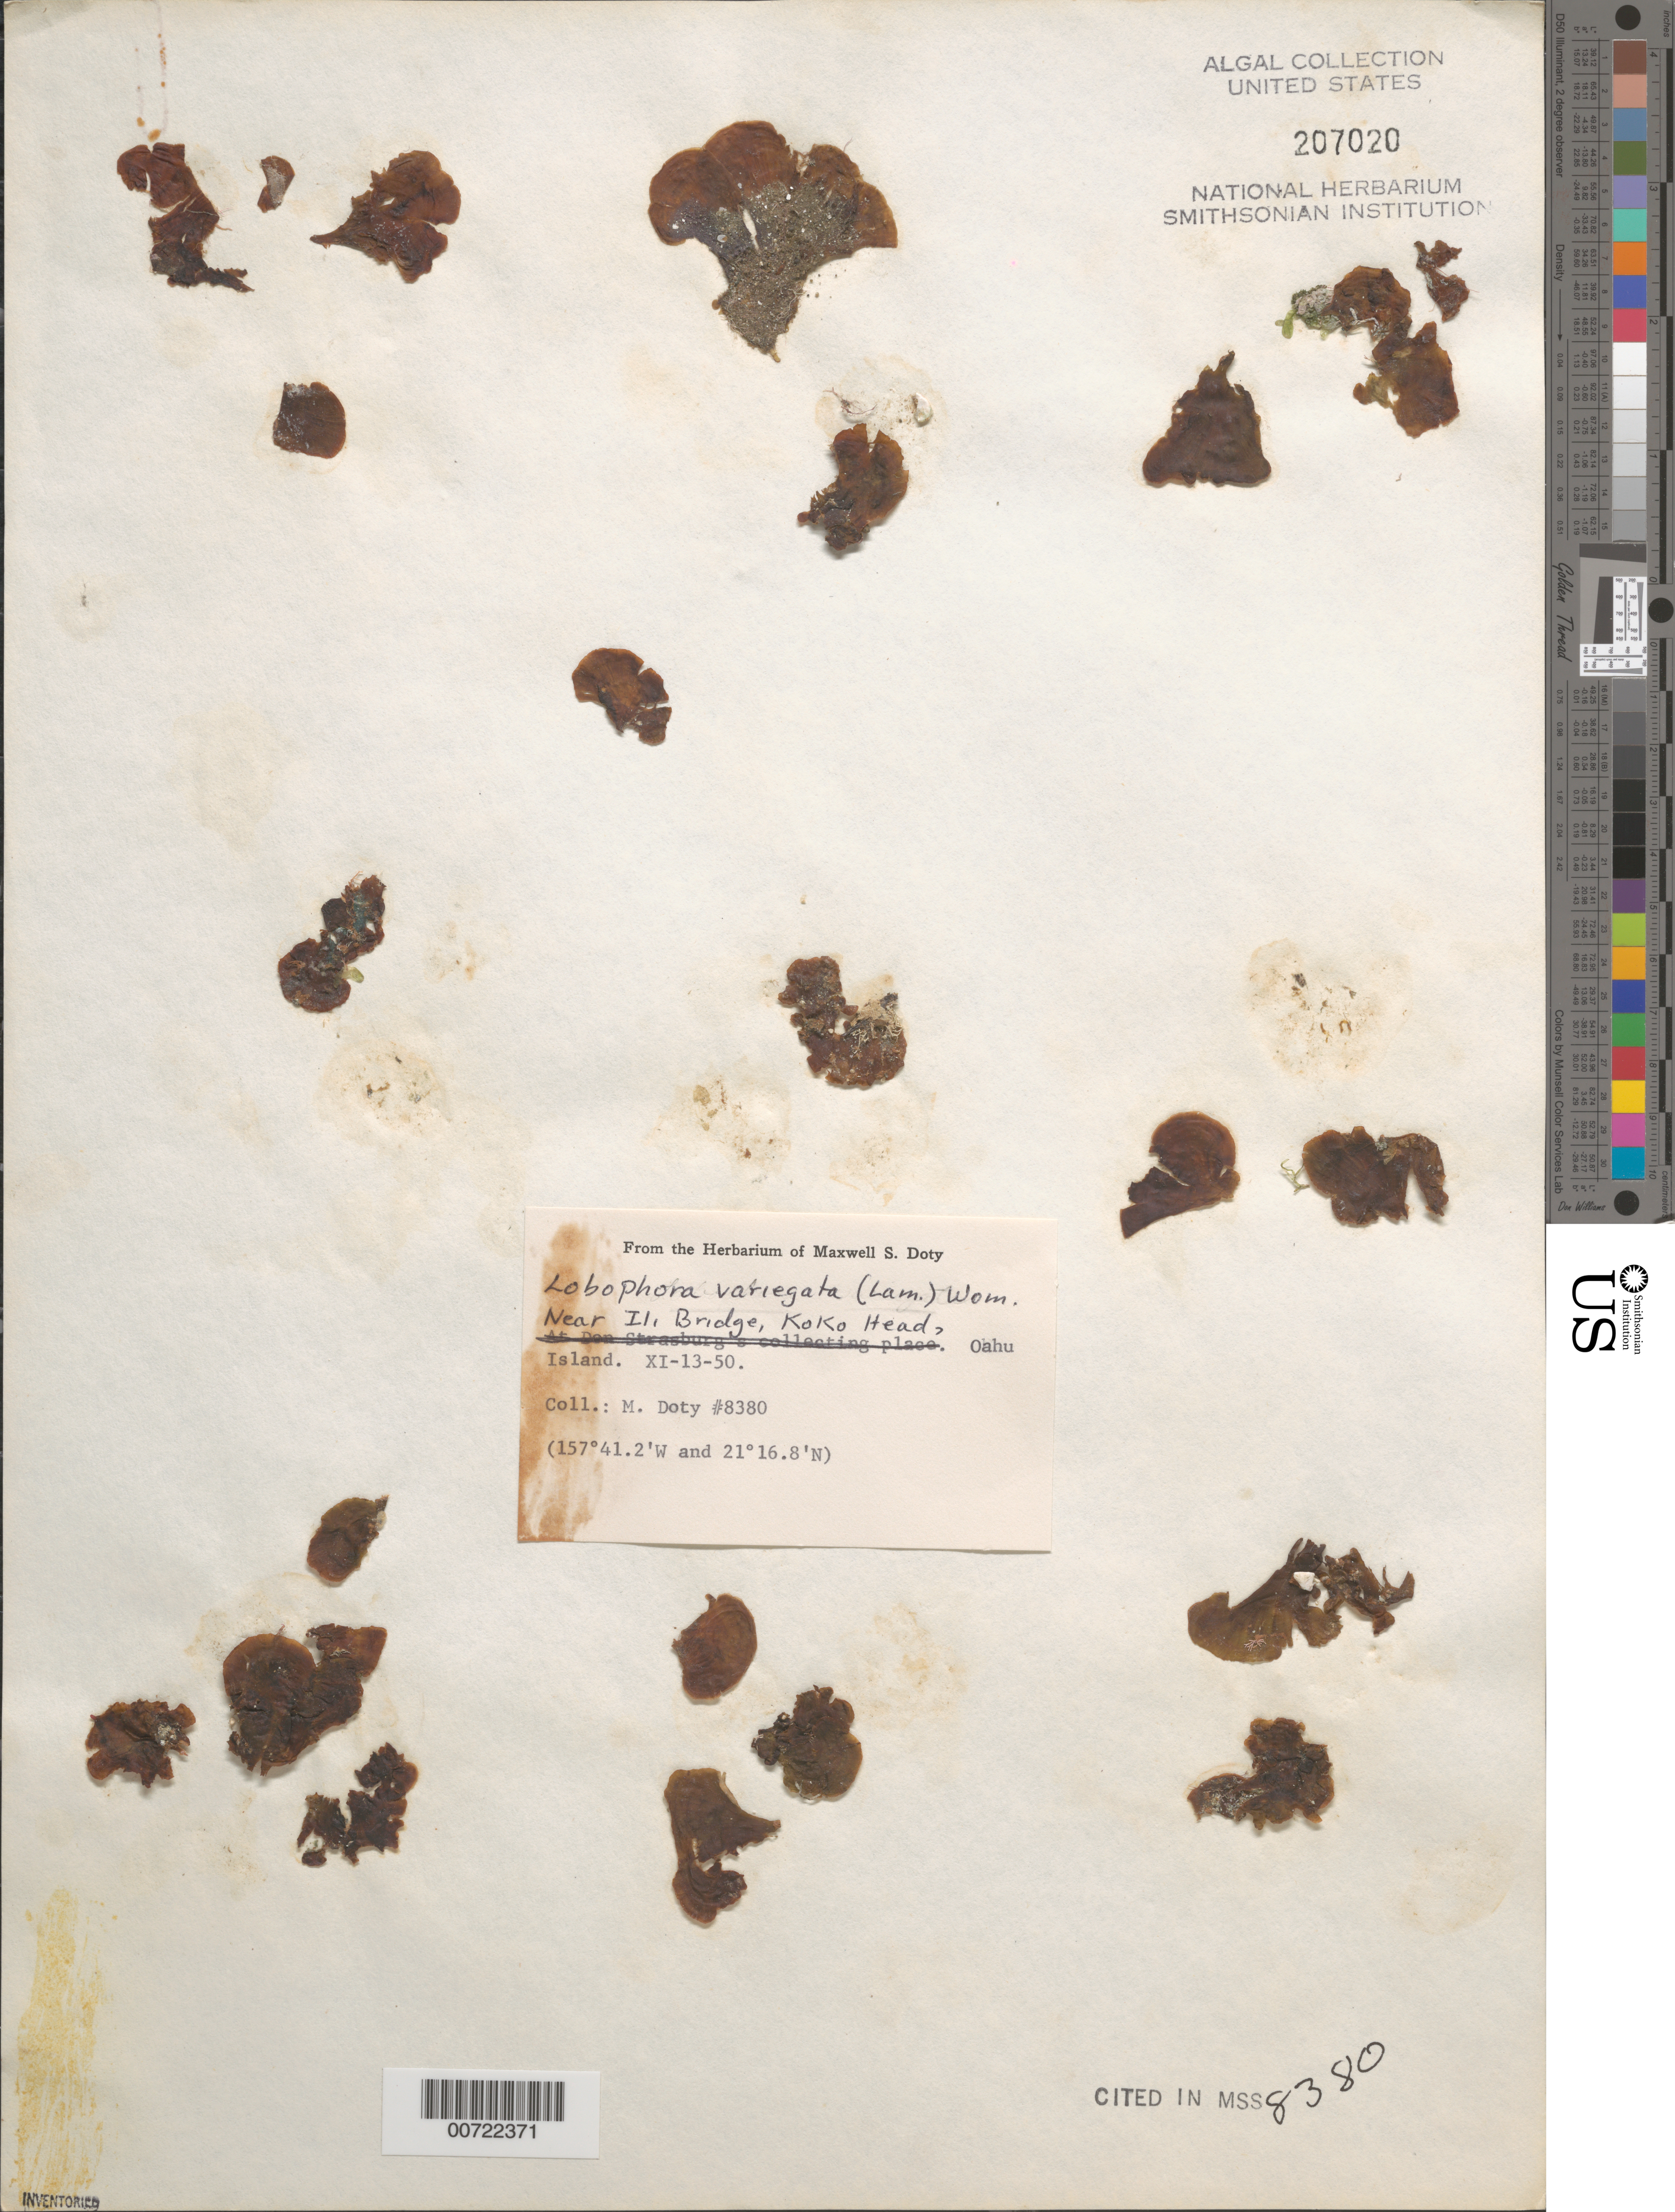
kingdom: Chromista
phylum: Ochrophyta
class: Phaeophyceae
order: Dictyotales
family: Dictyotaceae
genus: Lobophora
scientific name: Lobophora variegata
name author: (J.V.Lamouroux) Womersley & E.C. Oliveira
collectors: M. S. Doty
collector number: MSD 8380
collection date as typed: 13 Nov 1950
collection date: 1950-11-13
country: United States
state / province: Hawaii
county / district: Honolulu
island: Oahu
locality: Ili Bridge near Koko Head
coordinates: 21 16.8' N, 157 41.2' W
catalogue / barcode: US 207020